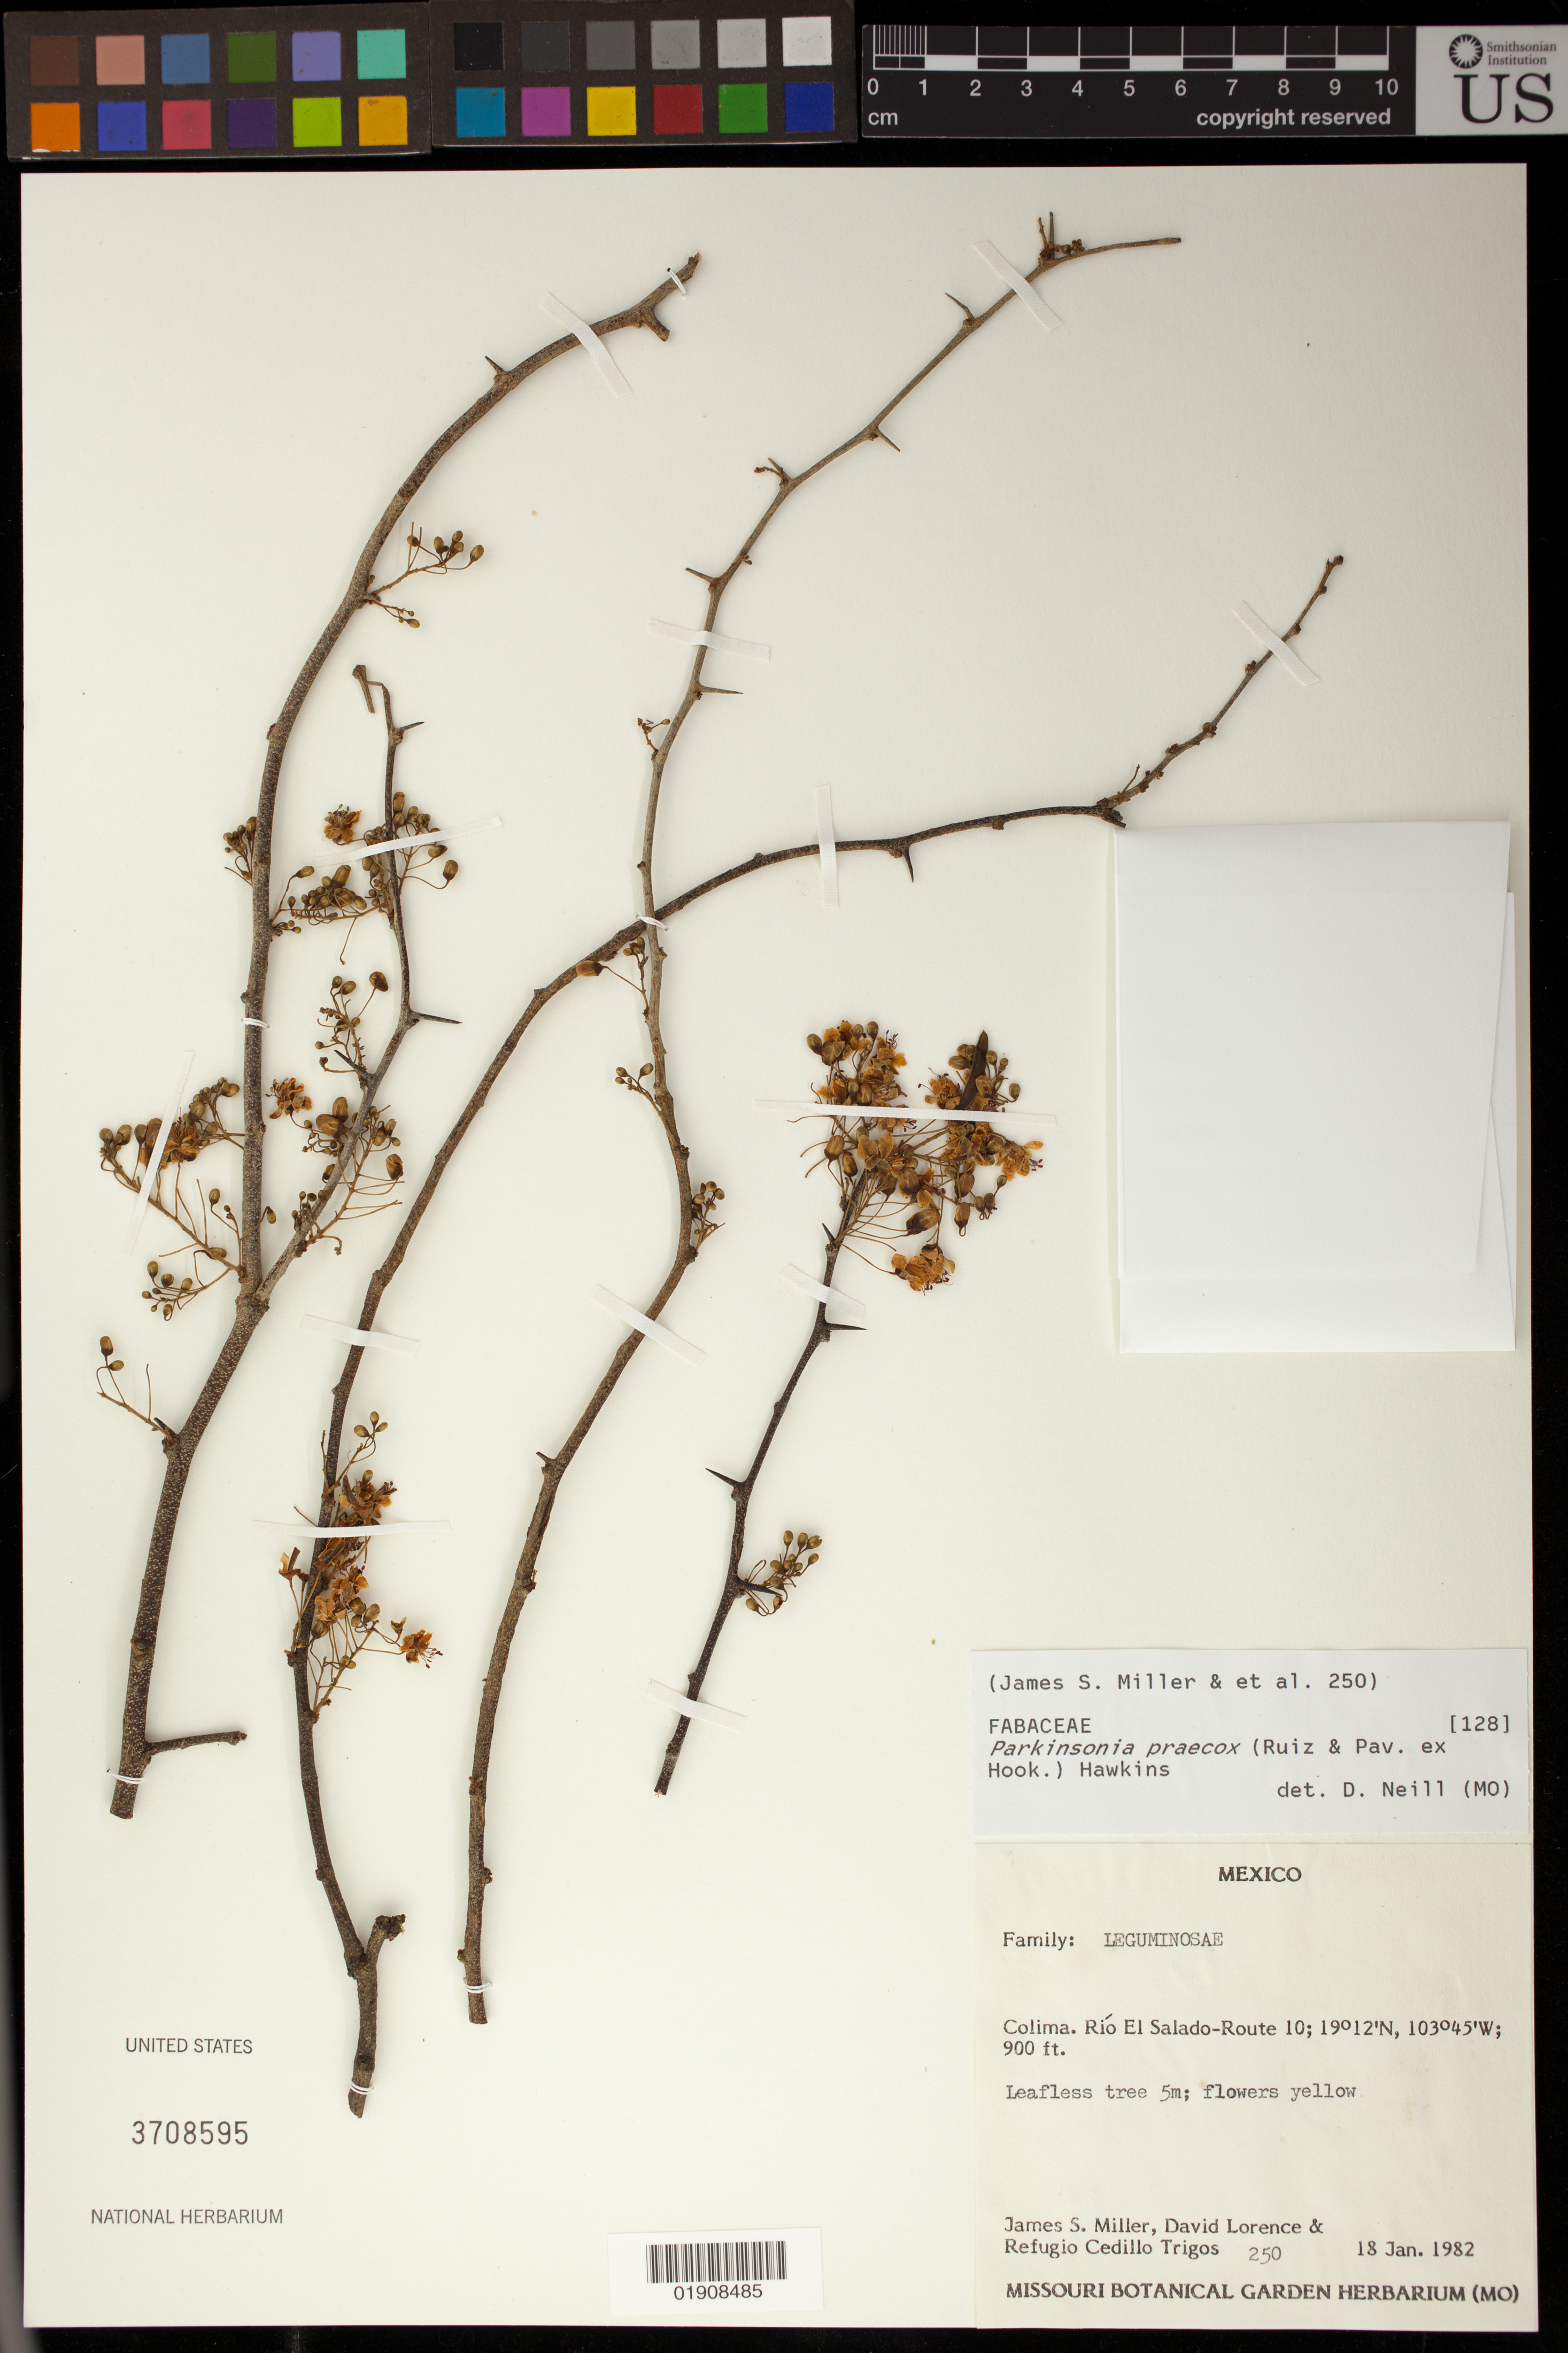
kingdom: Plantae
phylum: Tracheophyta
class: Magnoliopsida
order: Fabales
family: Fabaceae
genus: Parkinsonia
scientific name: Parkinsonia praecox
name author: (Ruiz & Pav.) J.E. Hawkins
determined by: Neill, D.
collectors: J. S. Miller, D. Lorence & R. CedilloT.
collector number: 250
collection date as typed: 18 Jan 1982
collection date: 1982-01-18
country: Mexico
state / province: Colima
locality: Rio El Salado-Route 10.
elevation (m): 274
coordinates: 10 19 12 N, 103 45 W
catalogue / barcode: US 3708595